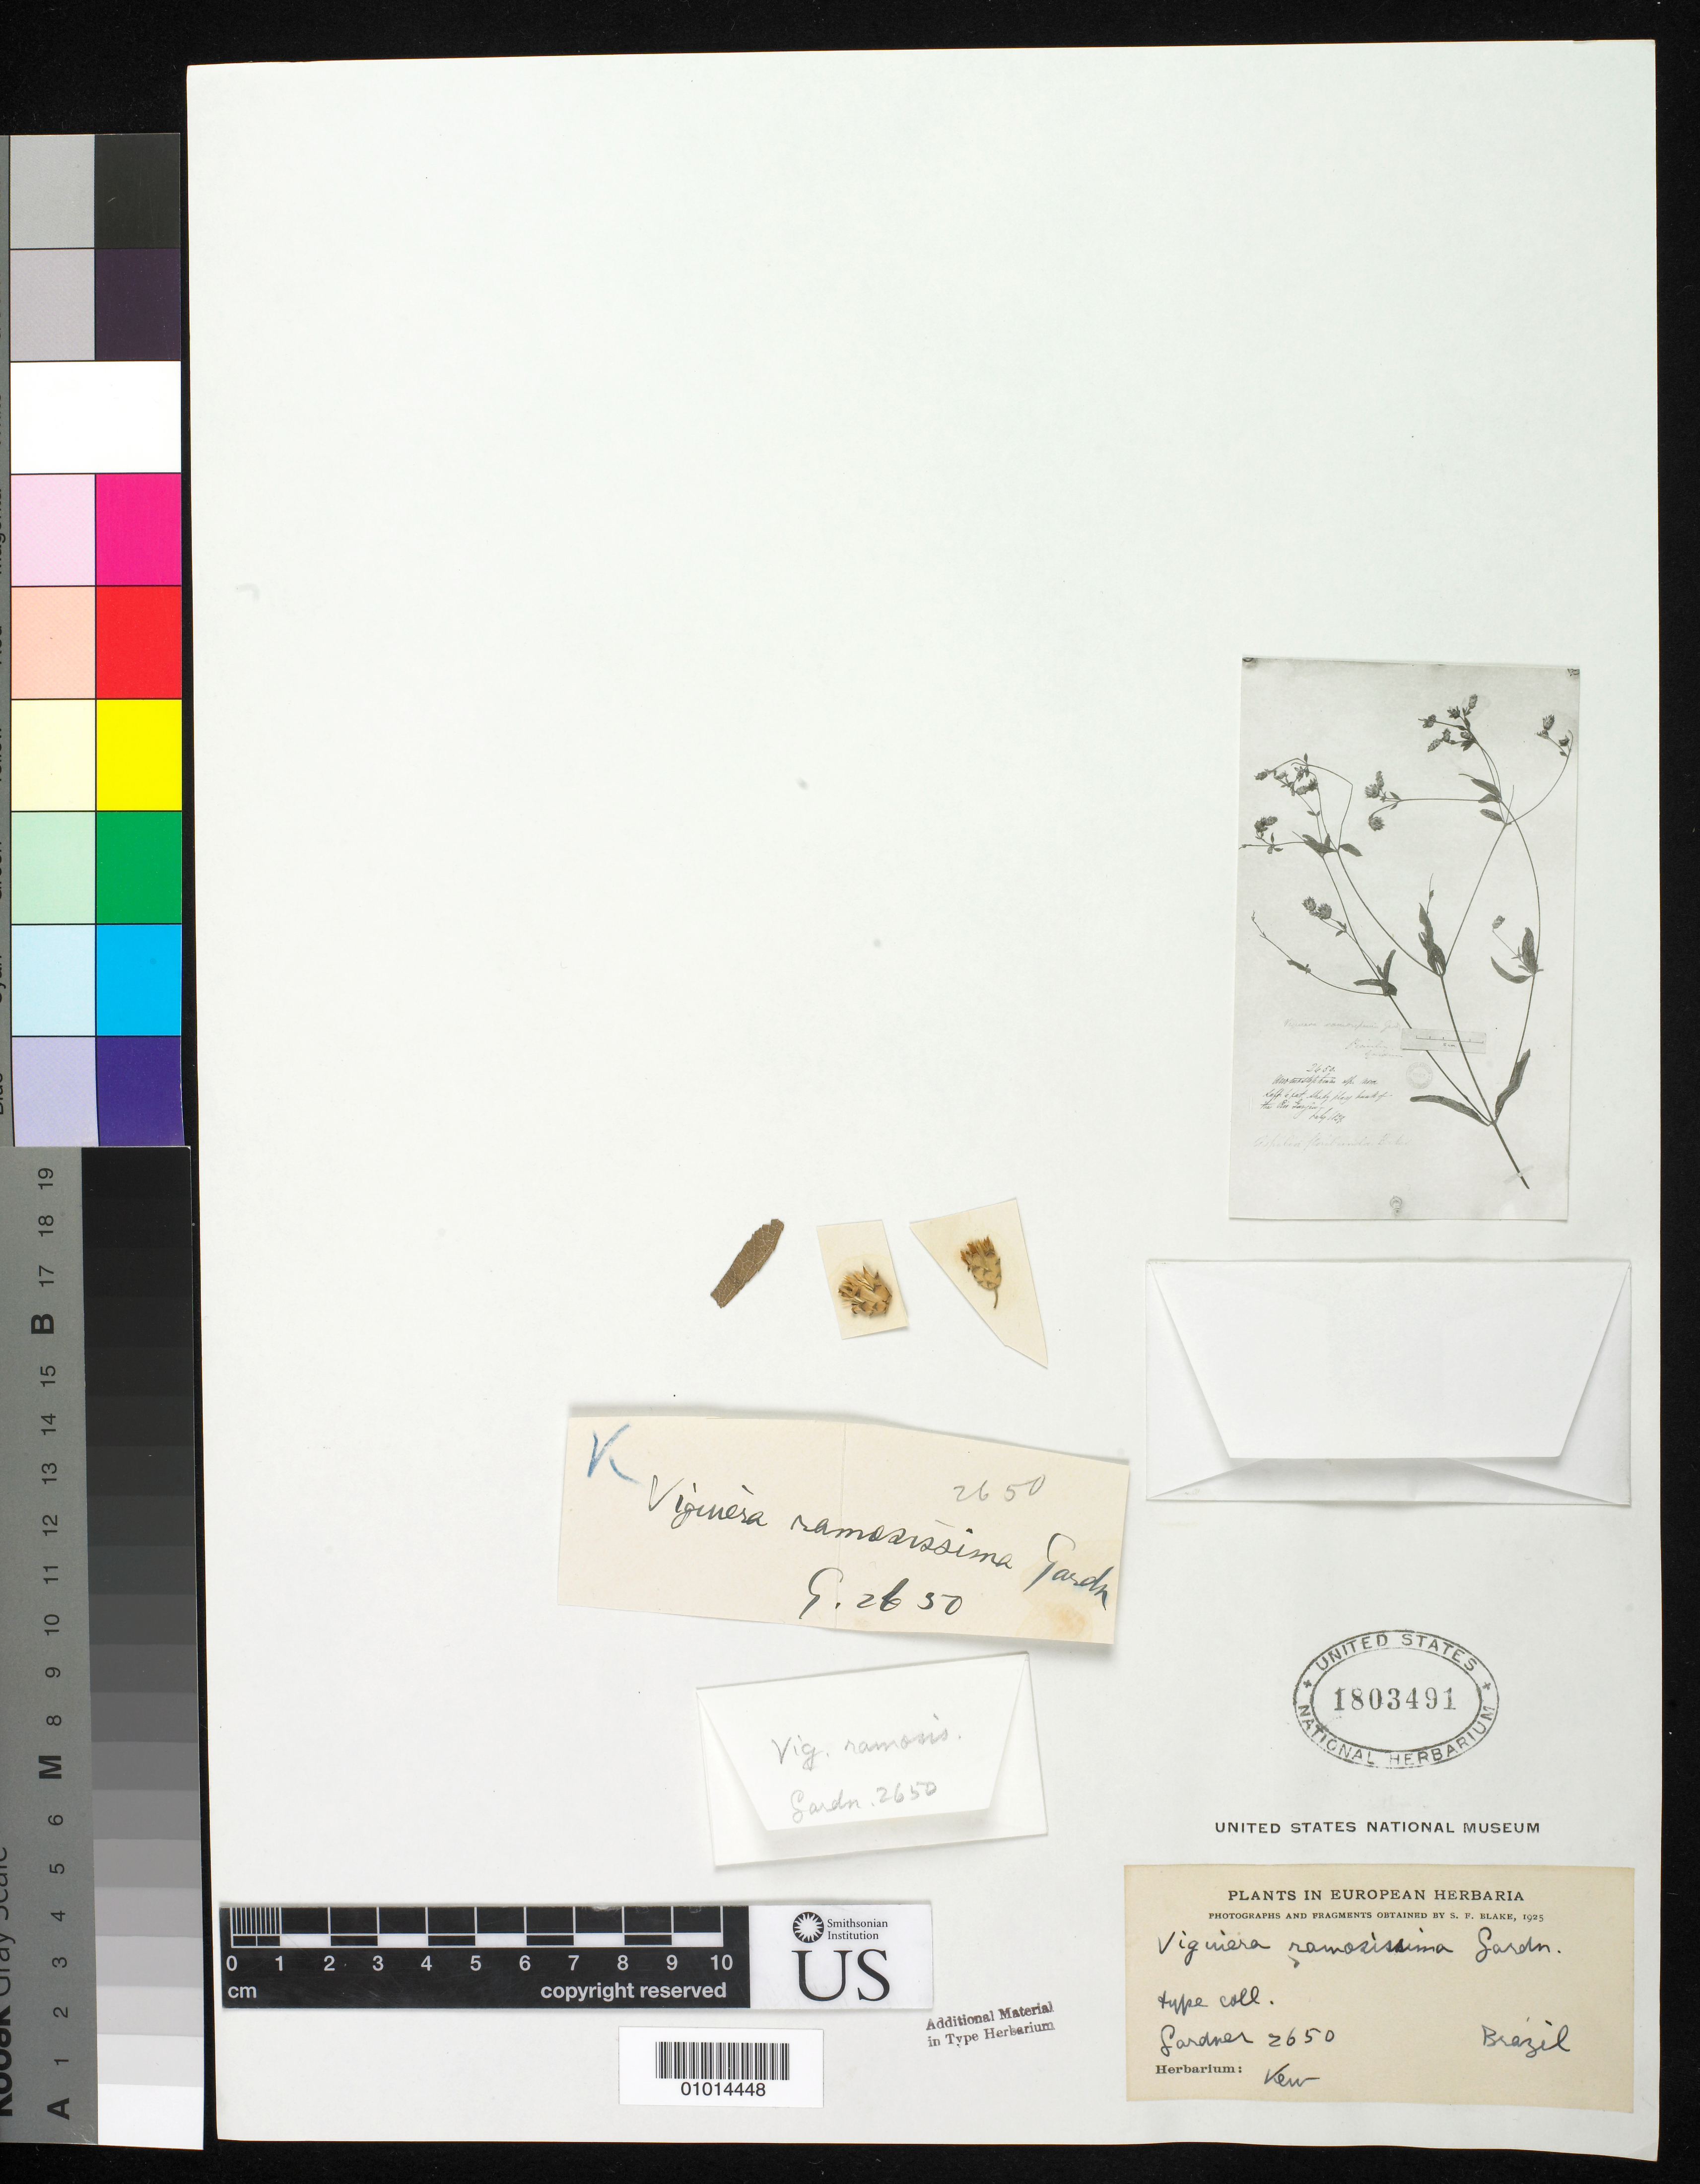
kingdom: Plantae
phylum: Tracheophyta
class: Magnoliopsida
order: Asterales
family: Asteraceae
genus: Viguiera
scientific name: Viguiera ramosissima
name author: Gardner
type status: Type Collection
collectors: G. Gardner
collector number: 2650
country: Brazil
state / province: Piauí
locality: Rio Gurgea.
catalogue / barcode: US 1803491